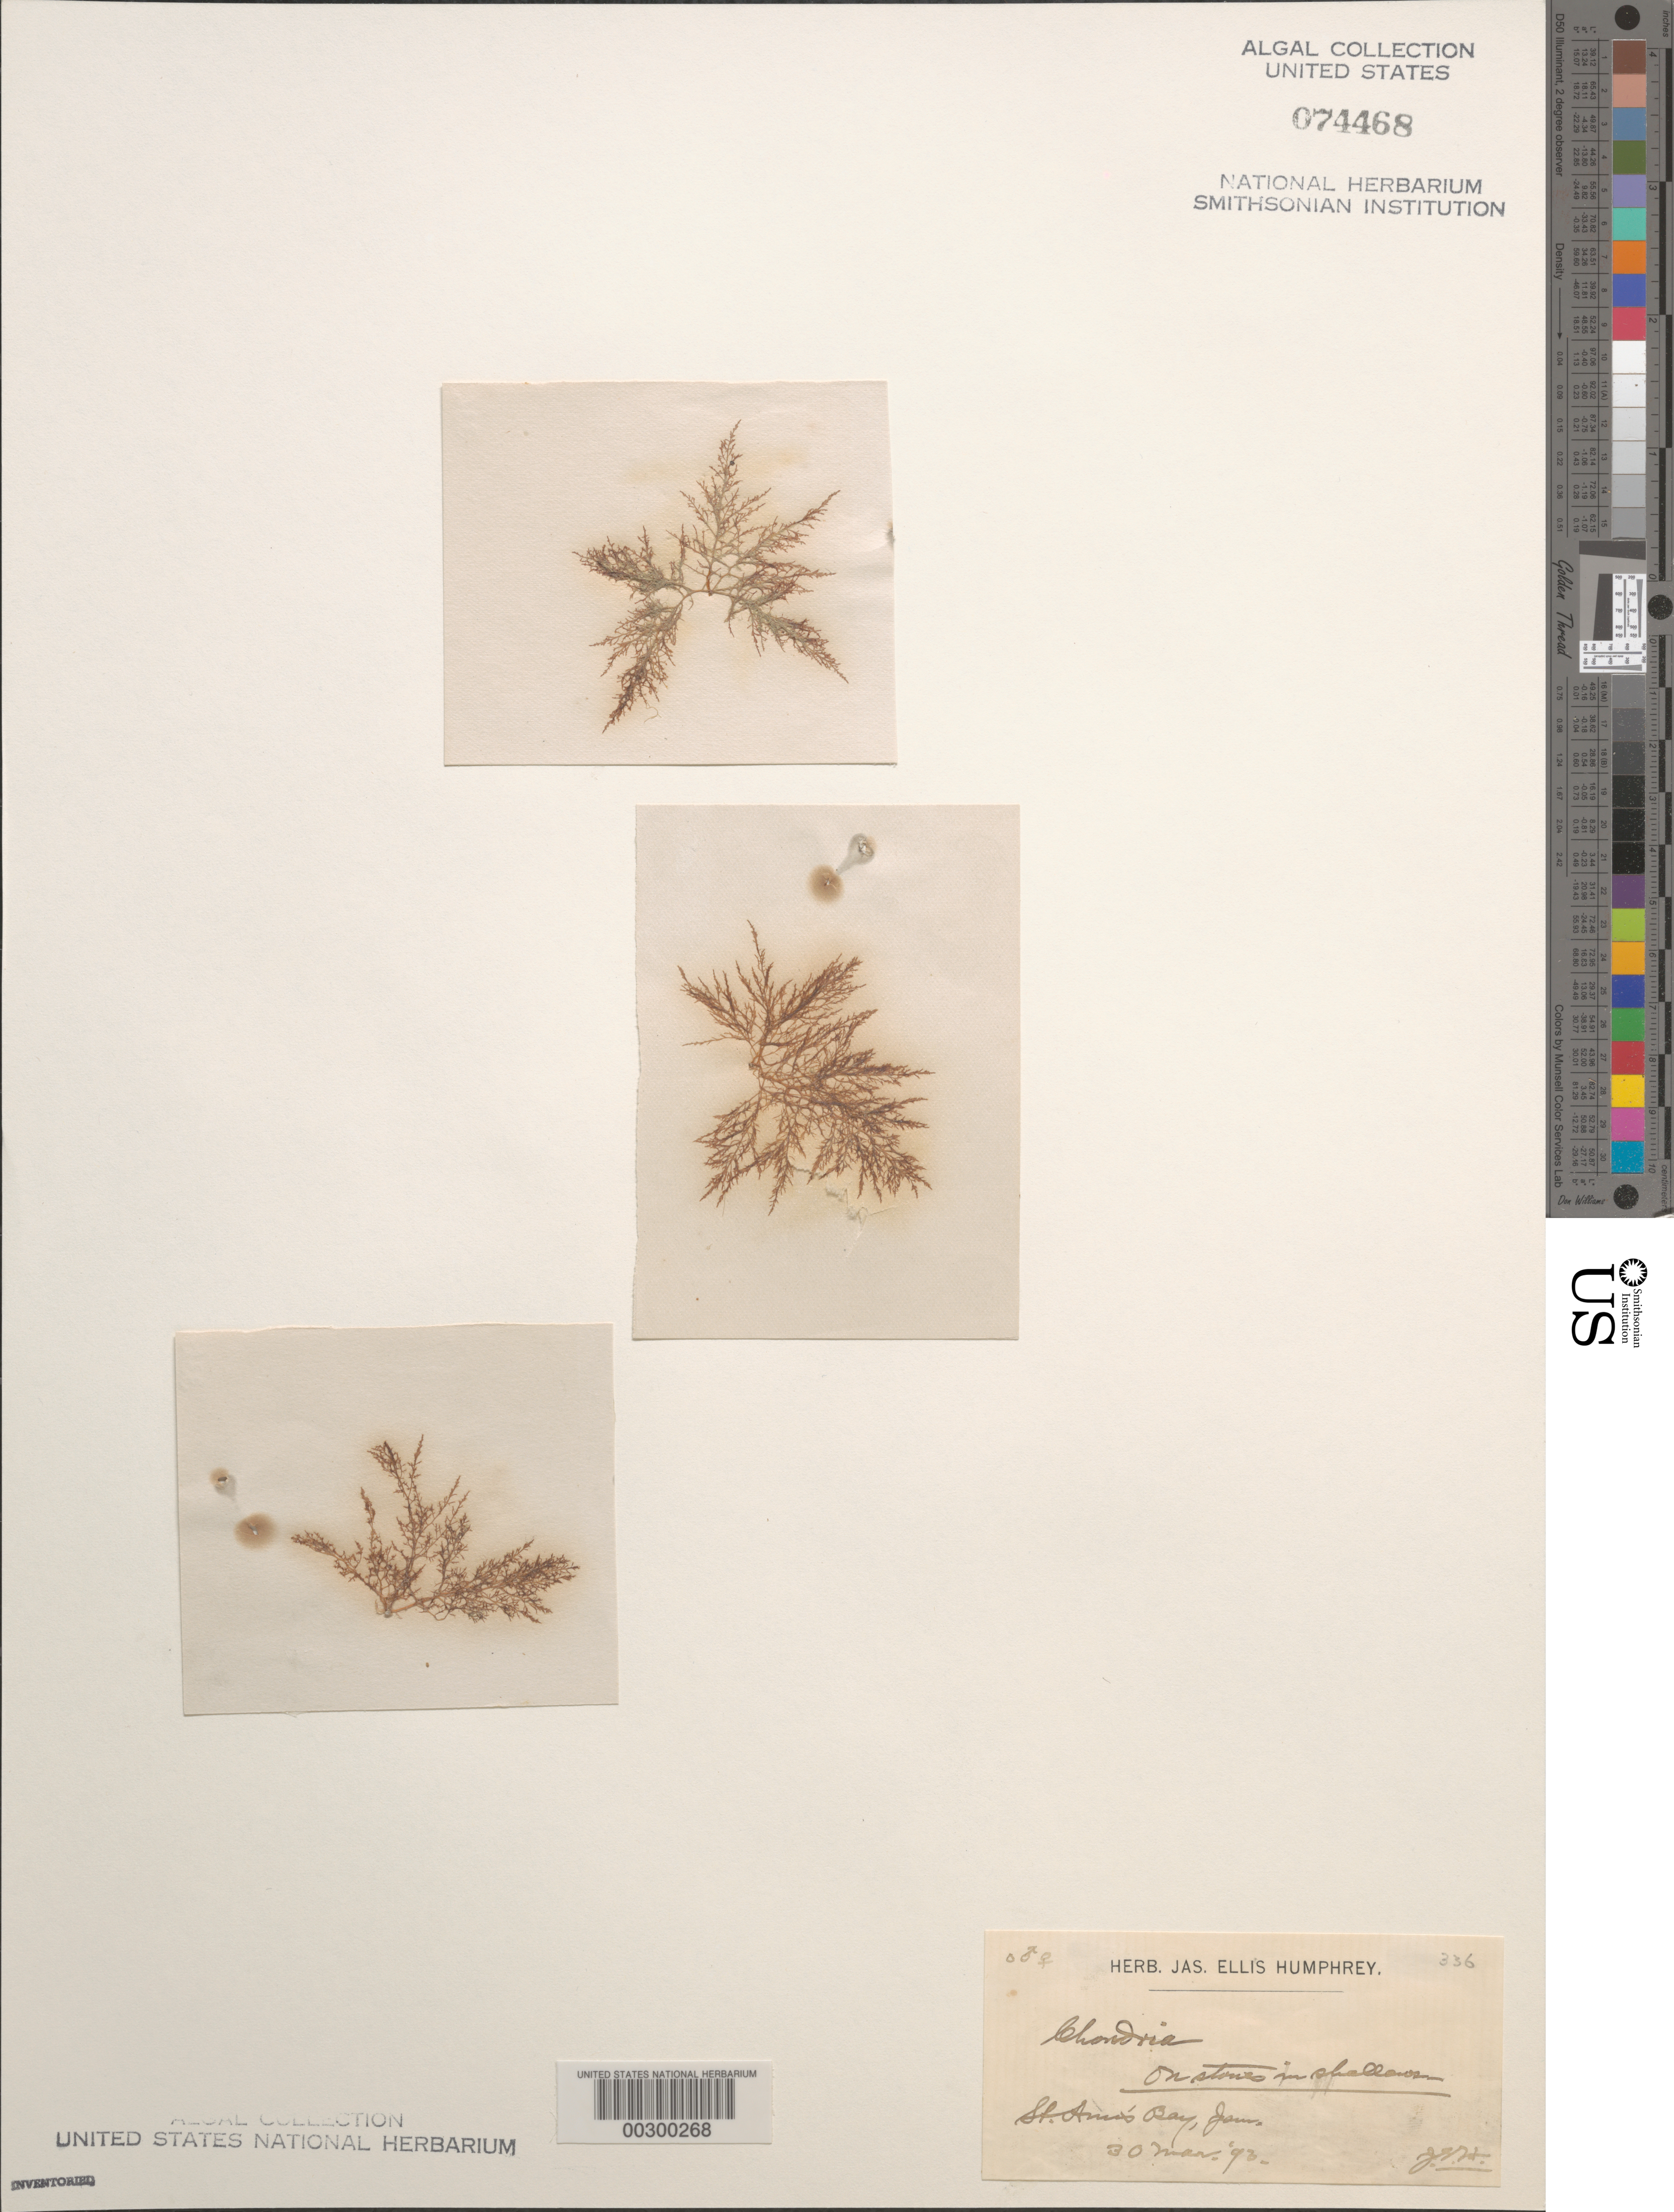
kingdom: Plantae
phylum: Rhodophyta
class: Florideophyceae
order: Ceramiales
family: Rhodomelaceae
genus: Chondria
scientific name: Chondria sp.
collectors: J. Humphrey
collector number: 336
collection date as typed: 30 Mar 1893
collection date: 1893-03-30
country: Jamaica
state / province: Saint Ann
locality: St. Ann's Bay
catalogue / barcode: US 74468